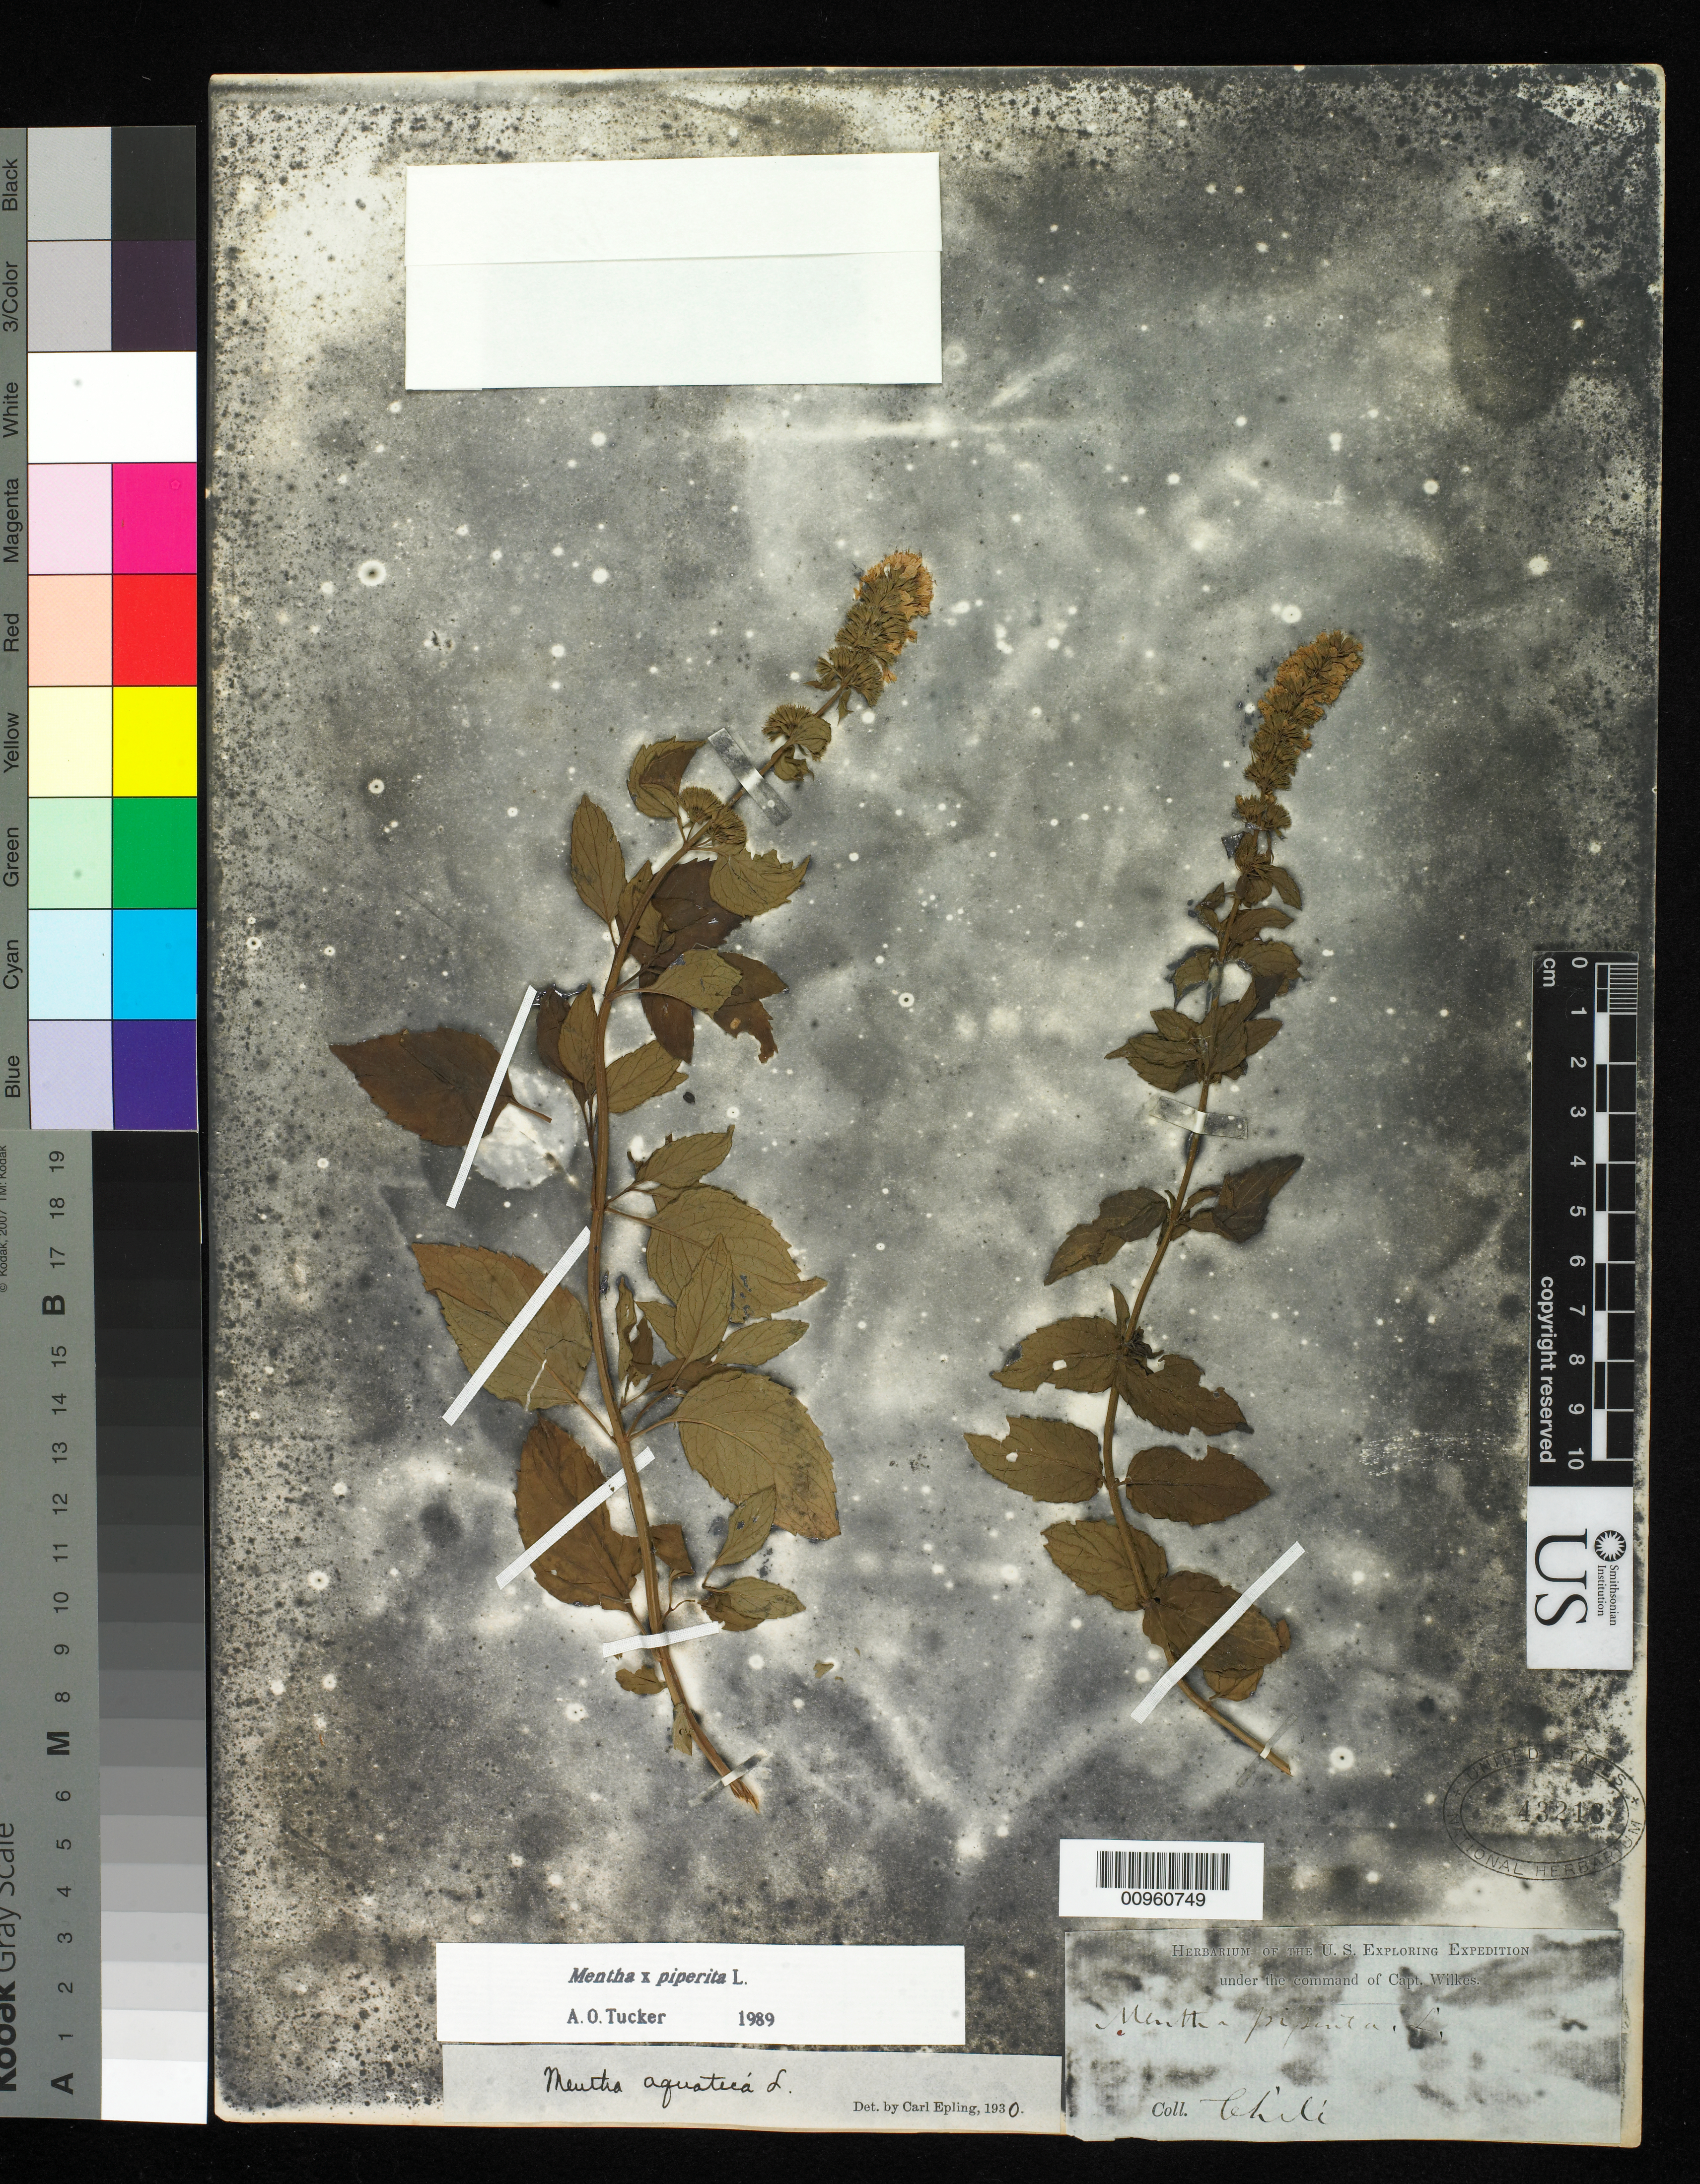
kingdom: Plantae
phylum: Tracheophyta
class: Magnoliopsida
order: Lamiales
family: Lamiaceae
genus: Mentha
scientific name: Mentha x piperita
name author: L.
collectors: Wilkes Explor. Exped.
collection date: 1838/1842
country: Chile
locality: Chili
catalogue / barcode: US 43218